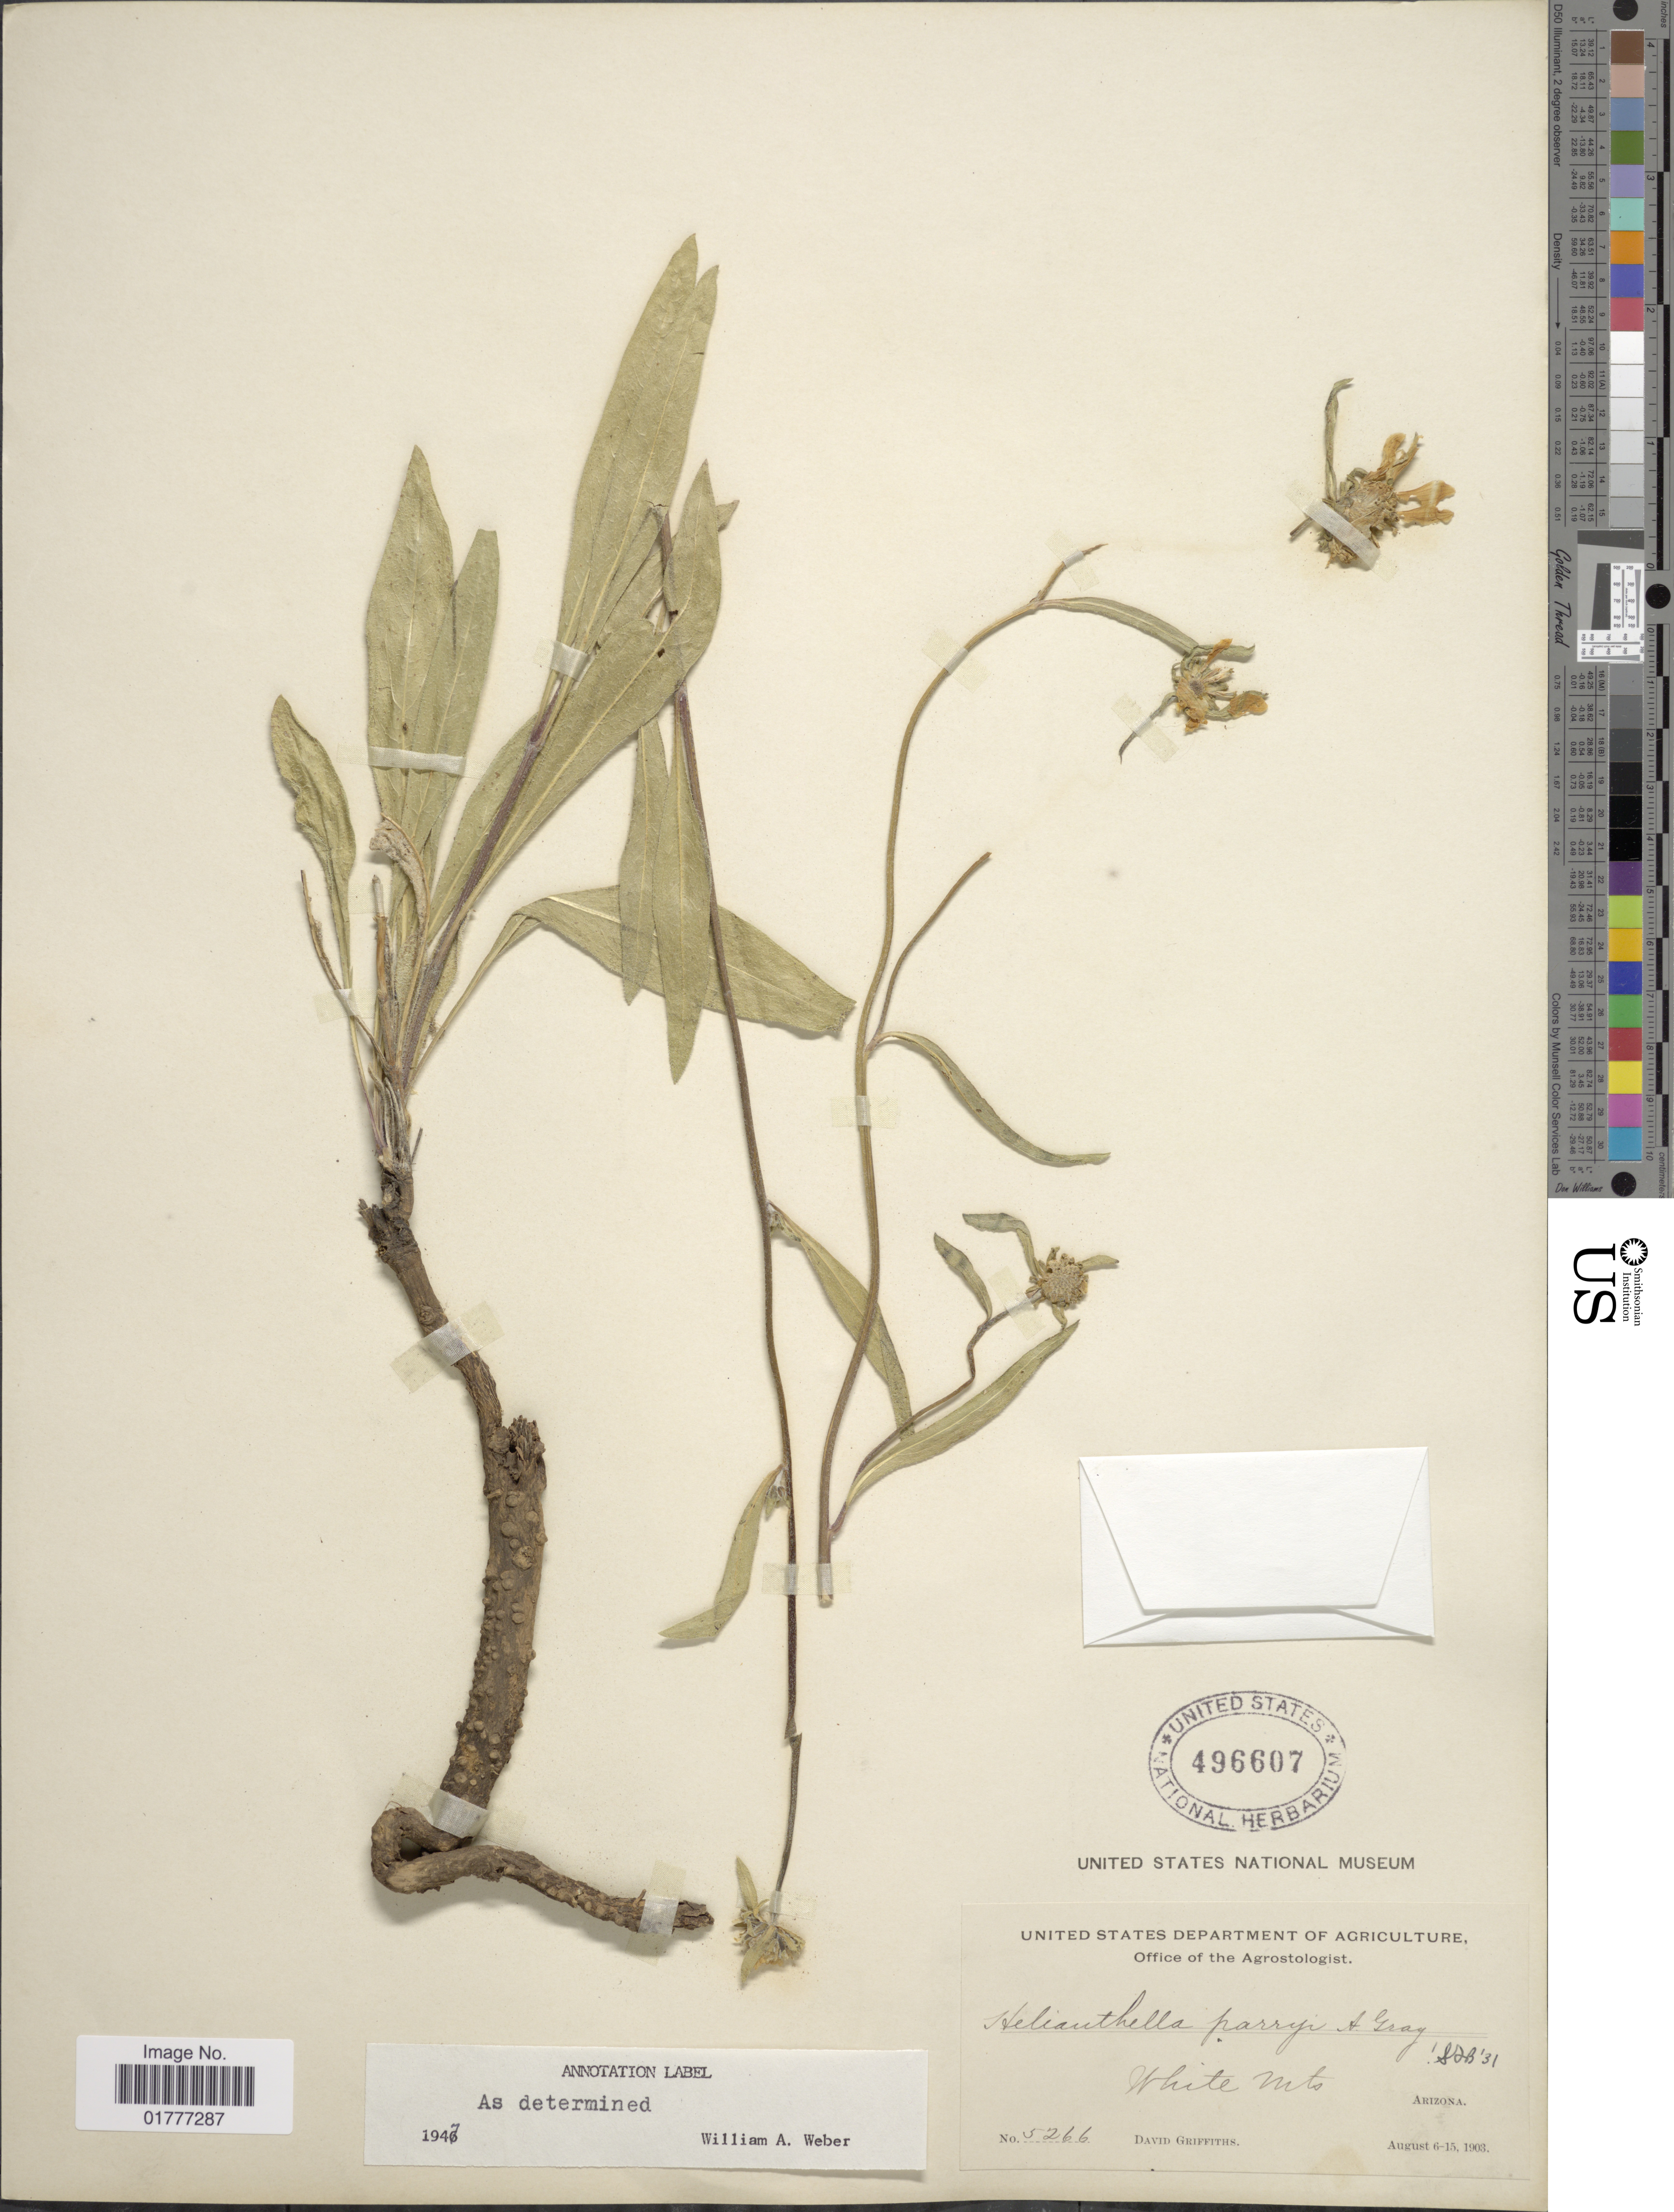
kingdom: Plantae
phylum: Tracheophyta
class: Magnoliopsida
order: Asterales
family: Asteraceae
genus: Helianthella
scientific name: Helianthella parryi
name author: A. Gray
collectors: D. Griffiths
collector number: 5266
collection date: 1903-08-06/1903-08-15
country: United States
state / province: Arizona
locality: White Mts.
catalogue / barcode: US 496607